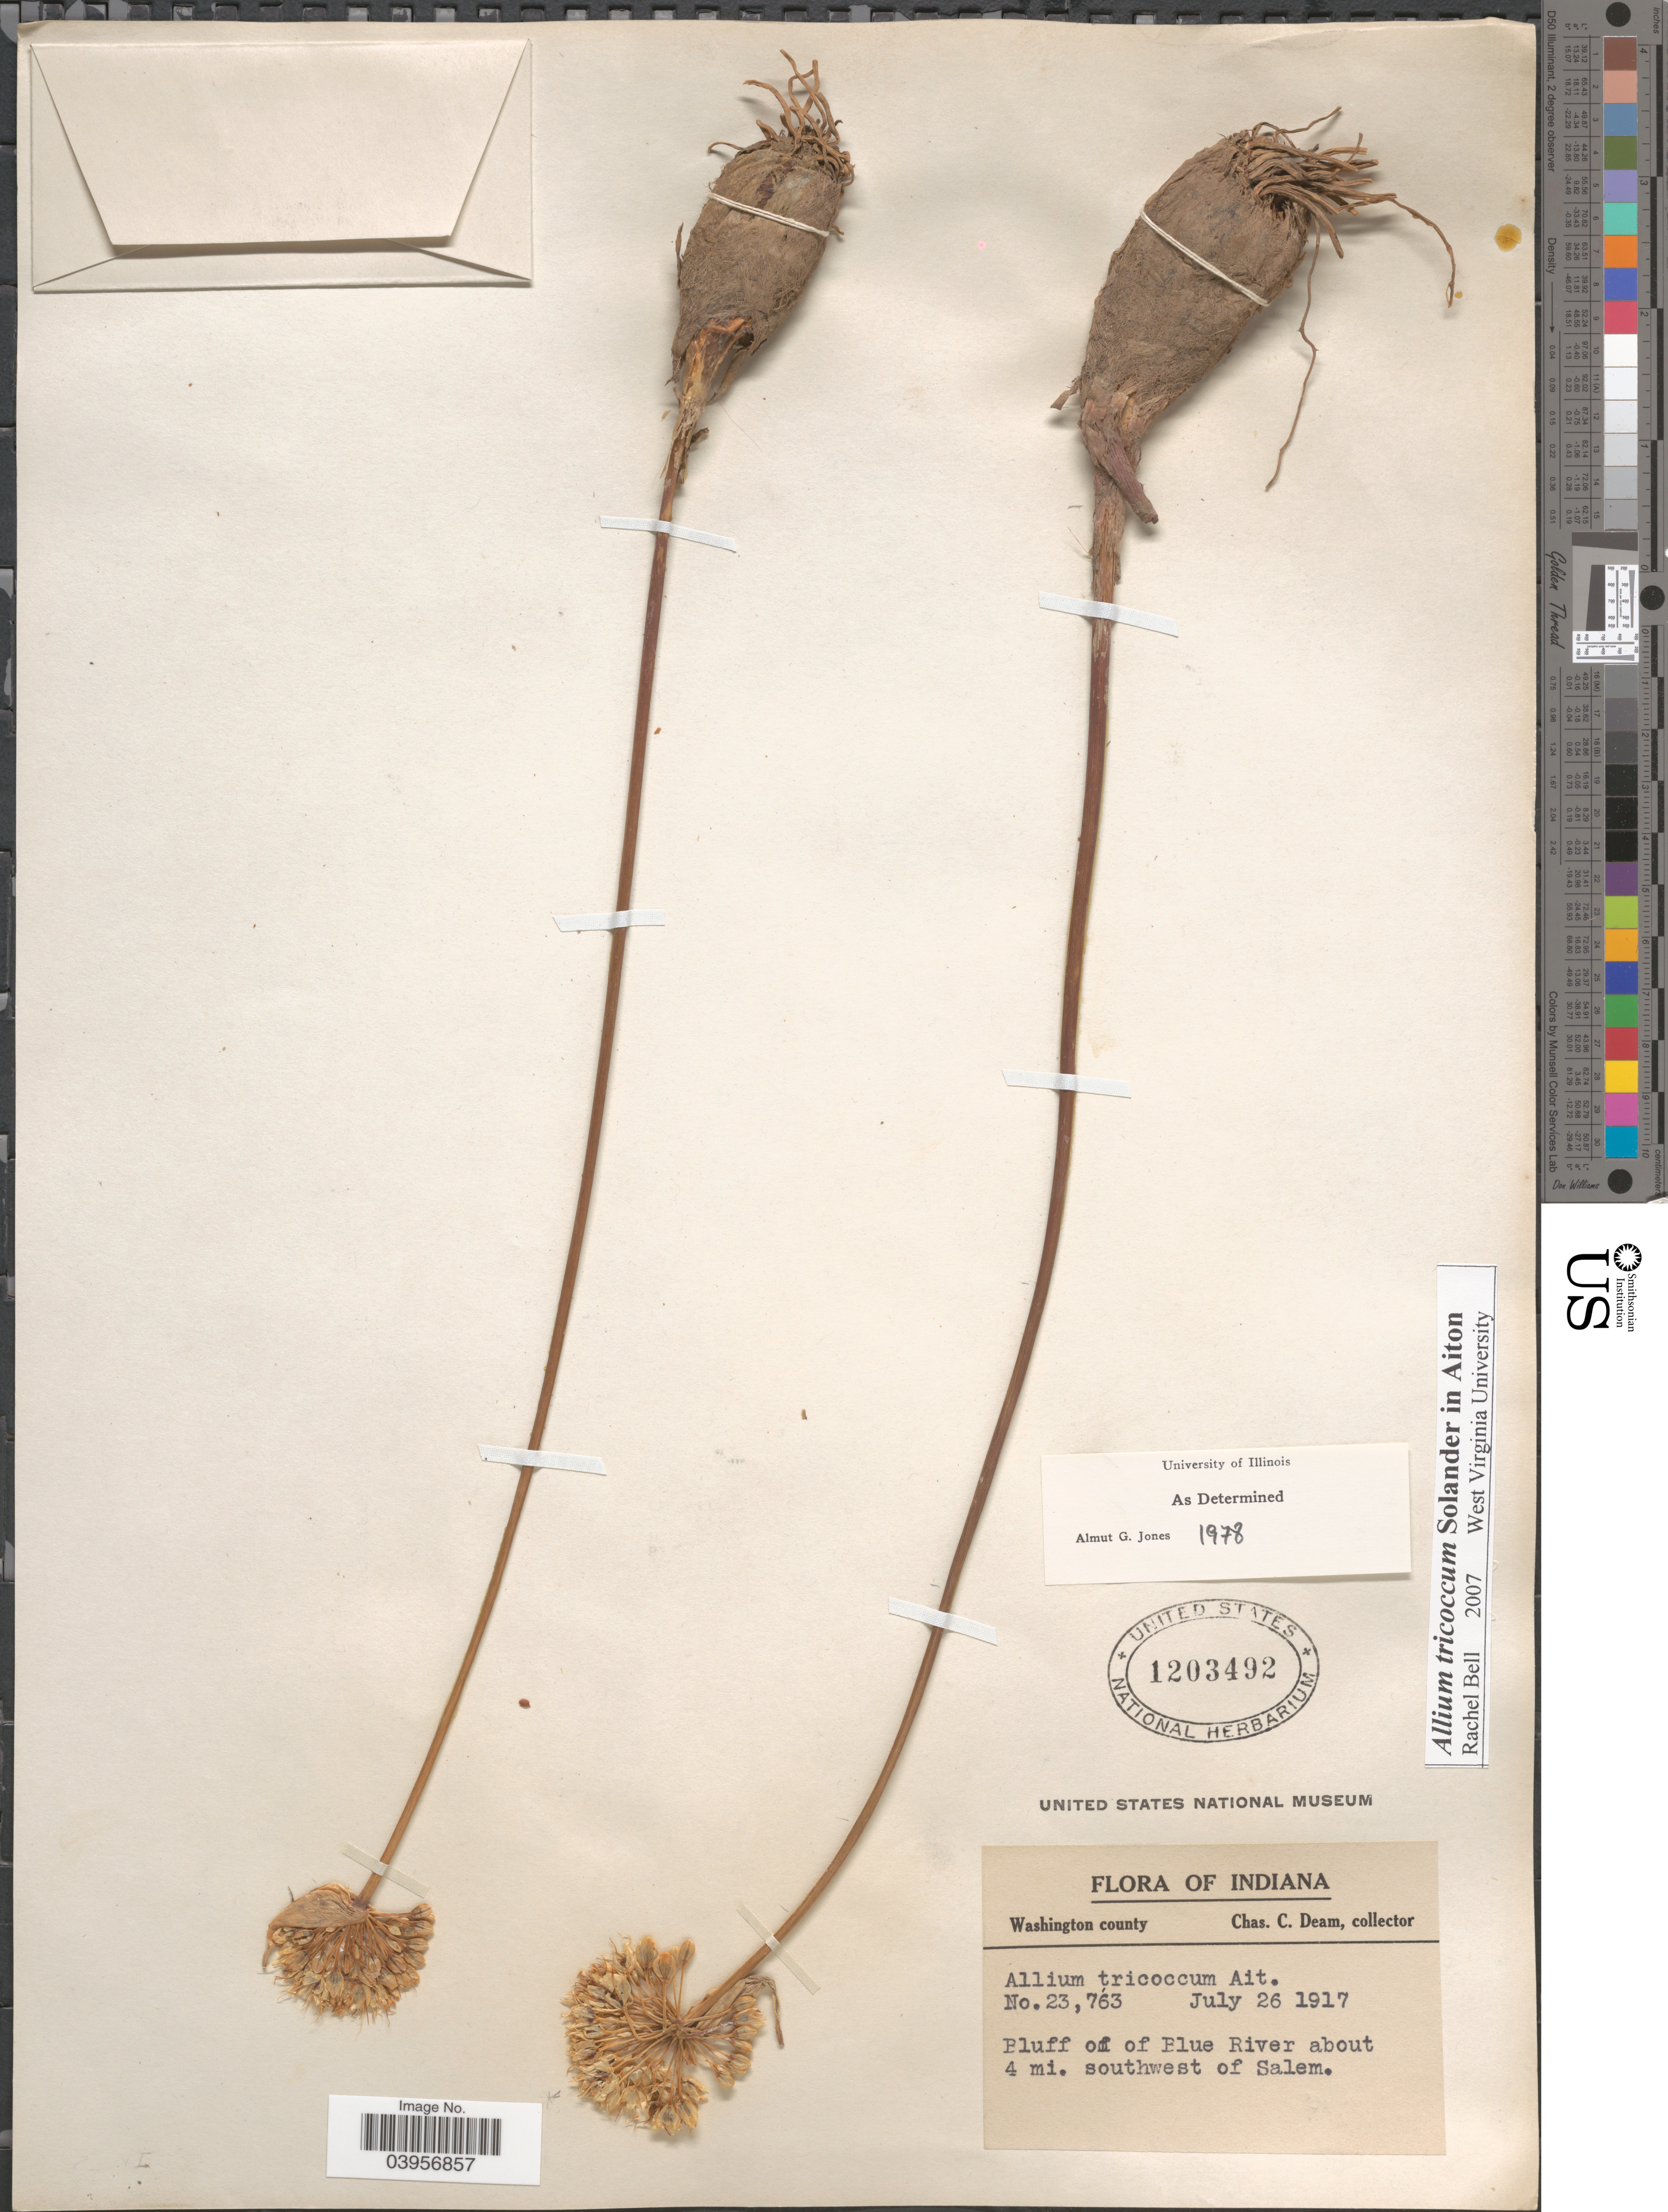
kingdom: Plantae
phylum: Tracheophyta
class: Liliopsida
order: Asparagales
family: Amaryllidaceae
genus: Allium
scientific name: Allium tricoccum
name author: Aiton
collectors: C. C. Deam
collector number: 23763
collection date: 1917-07-26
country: United States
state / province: Indiana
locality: Washington County. Bluff of of Blue River about 4 mi. southwest of Salem.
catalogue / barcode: US 1203492